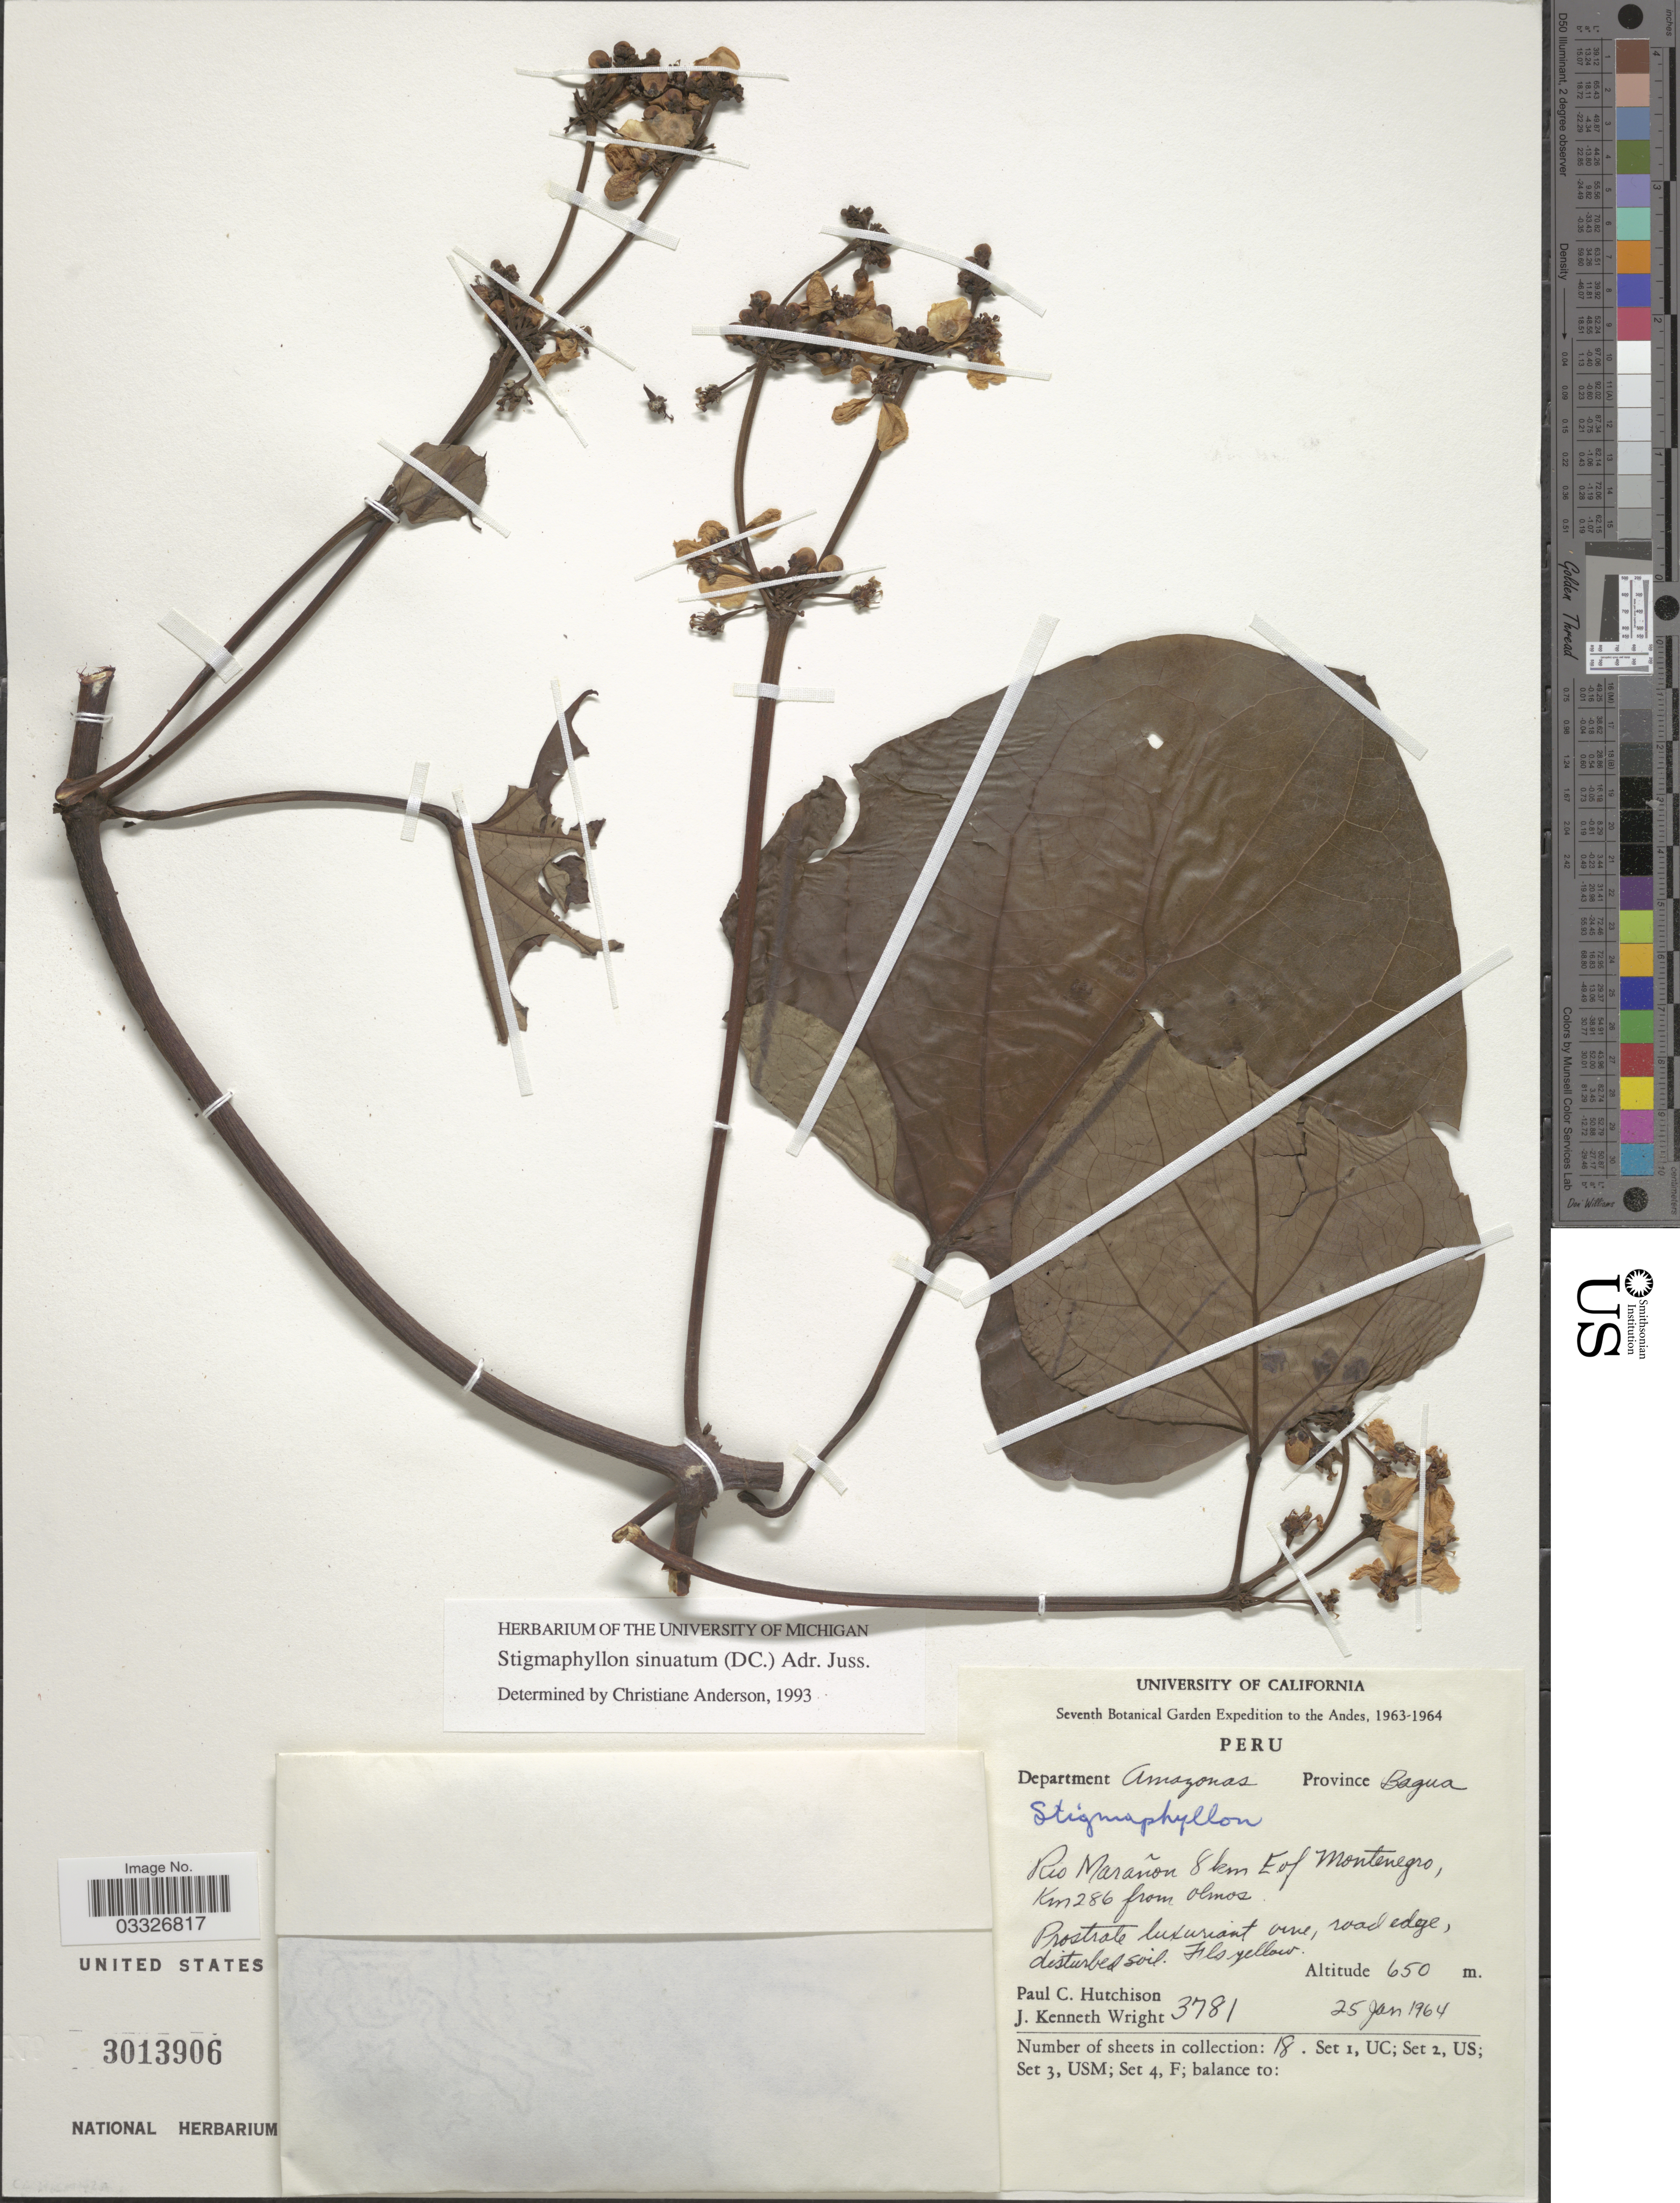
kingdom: Plantae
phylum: Tracheophyta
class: Magnoliopsida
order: Malpighiales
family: Malpighiaceae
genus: Stigmaphyllon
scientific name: Stigmaphyllon sinuatum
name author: (DC.) A. Juss.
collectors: P. C. Hutchison & J. K. Wright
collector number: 3781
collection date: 1964-01-25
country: Peru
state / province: Amazonas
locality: Andes. Department Amazonas. Province Bagua. Rio Marañon 8 km E of Montenegro, Km 286 from olmos.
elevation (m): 650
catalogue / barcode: US 3013906